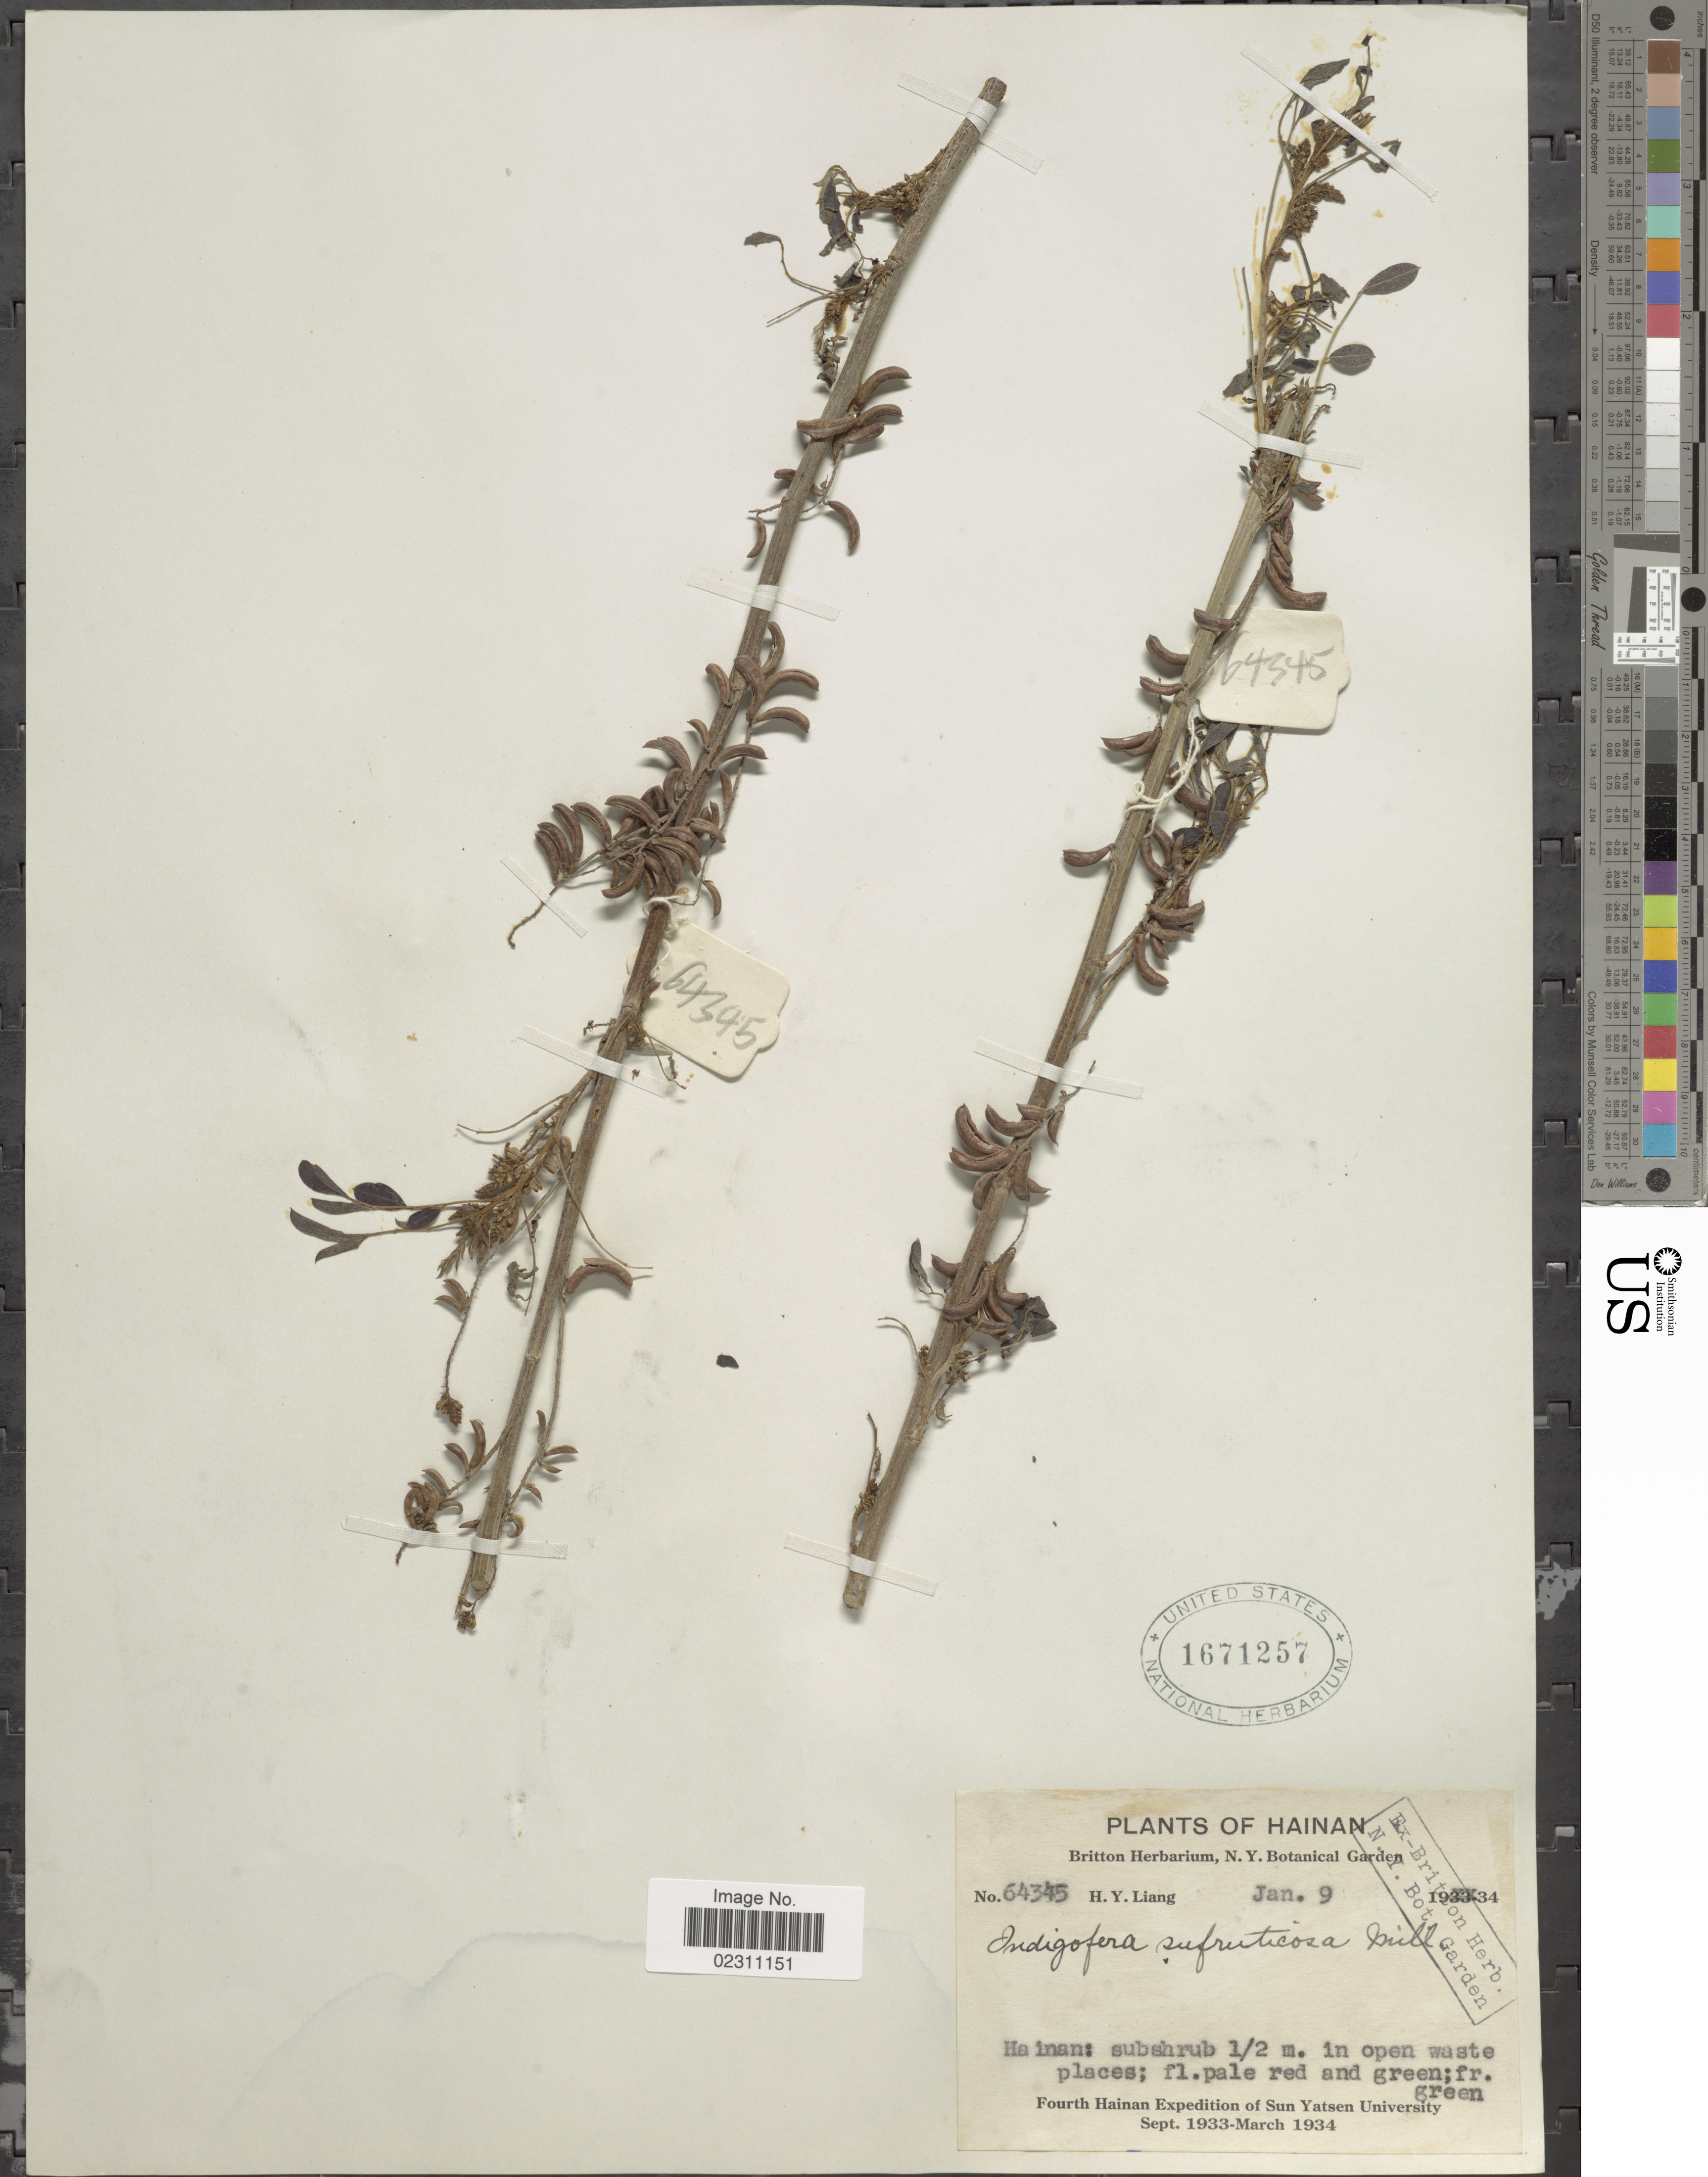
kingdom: Plantae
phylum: Tracheophyta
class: Magnoliopsida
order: Fabales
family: Fabaceae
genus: Indigofera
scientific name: Indigofera suffruticosa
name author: Mill.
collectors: H. Y. Liang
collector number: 64345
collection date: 1934-01-09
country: China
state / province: Hainan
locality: Ha inan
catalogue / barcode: US 1671257